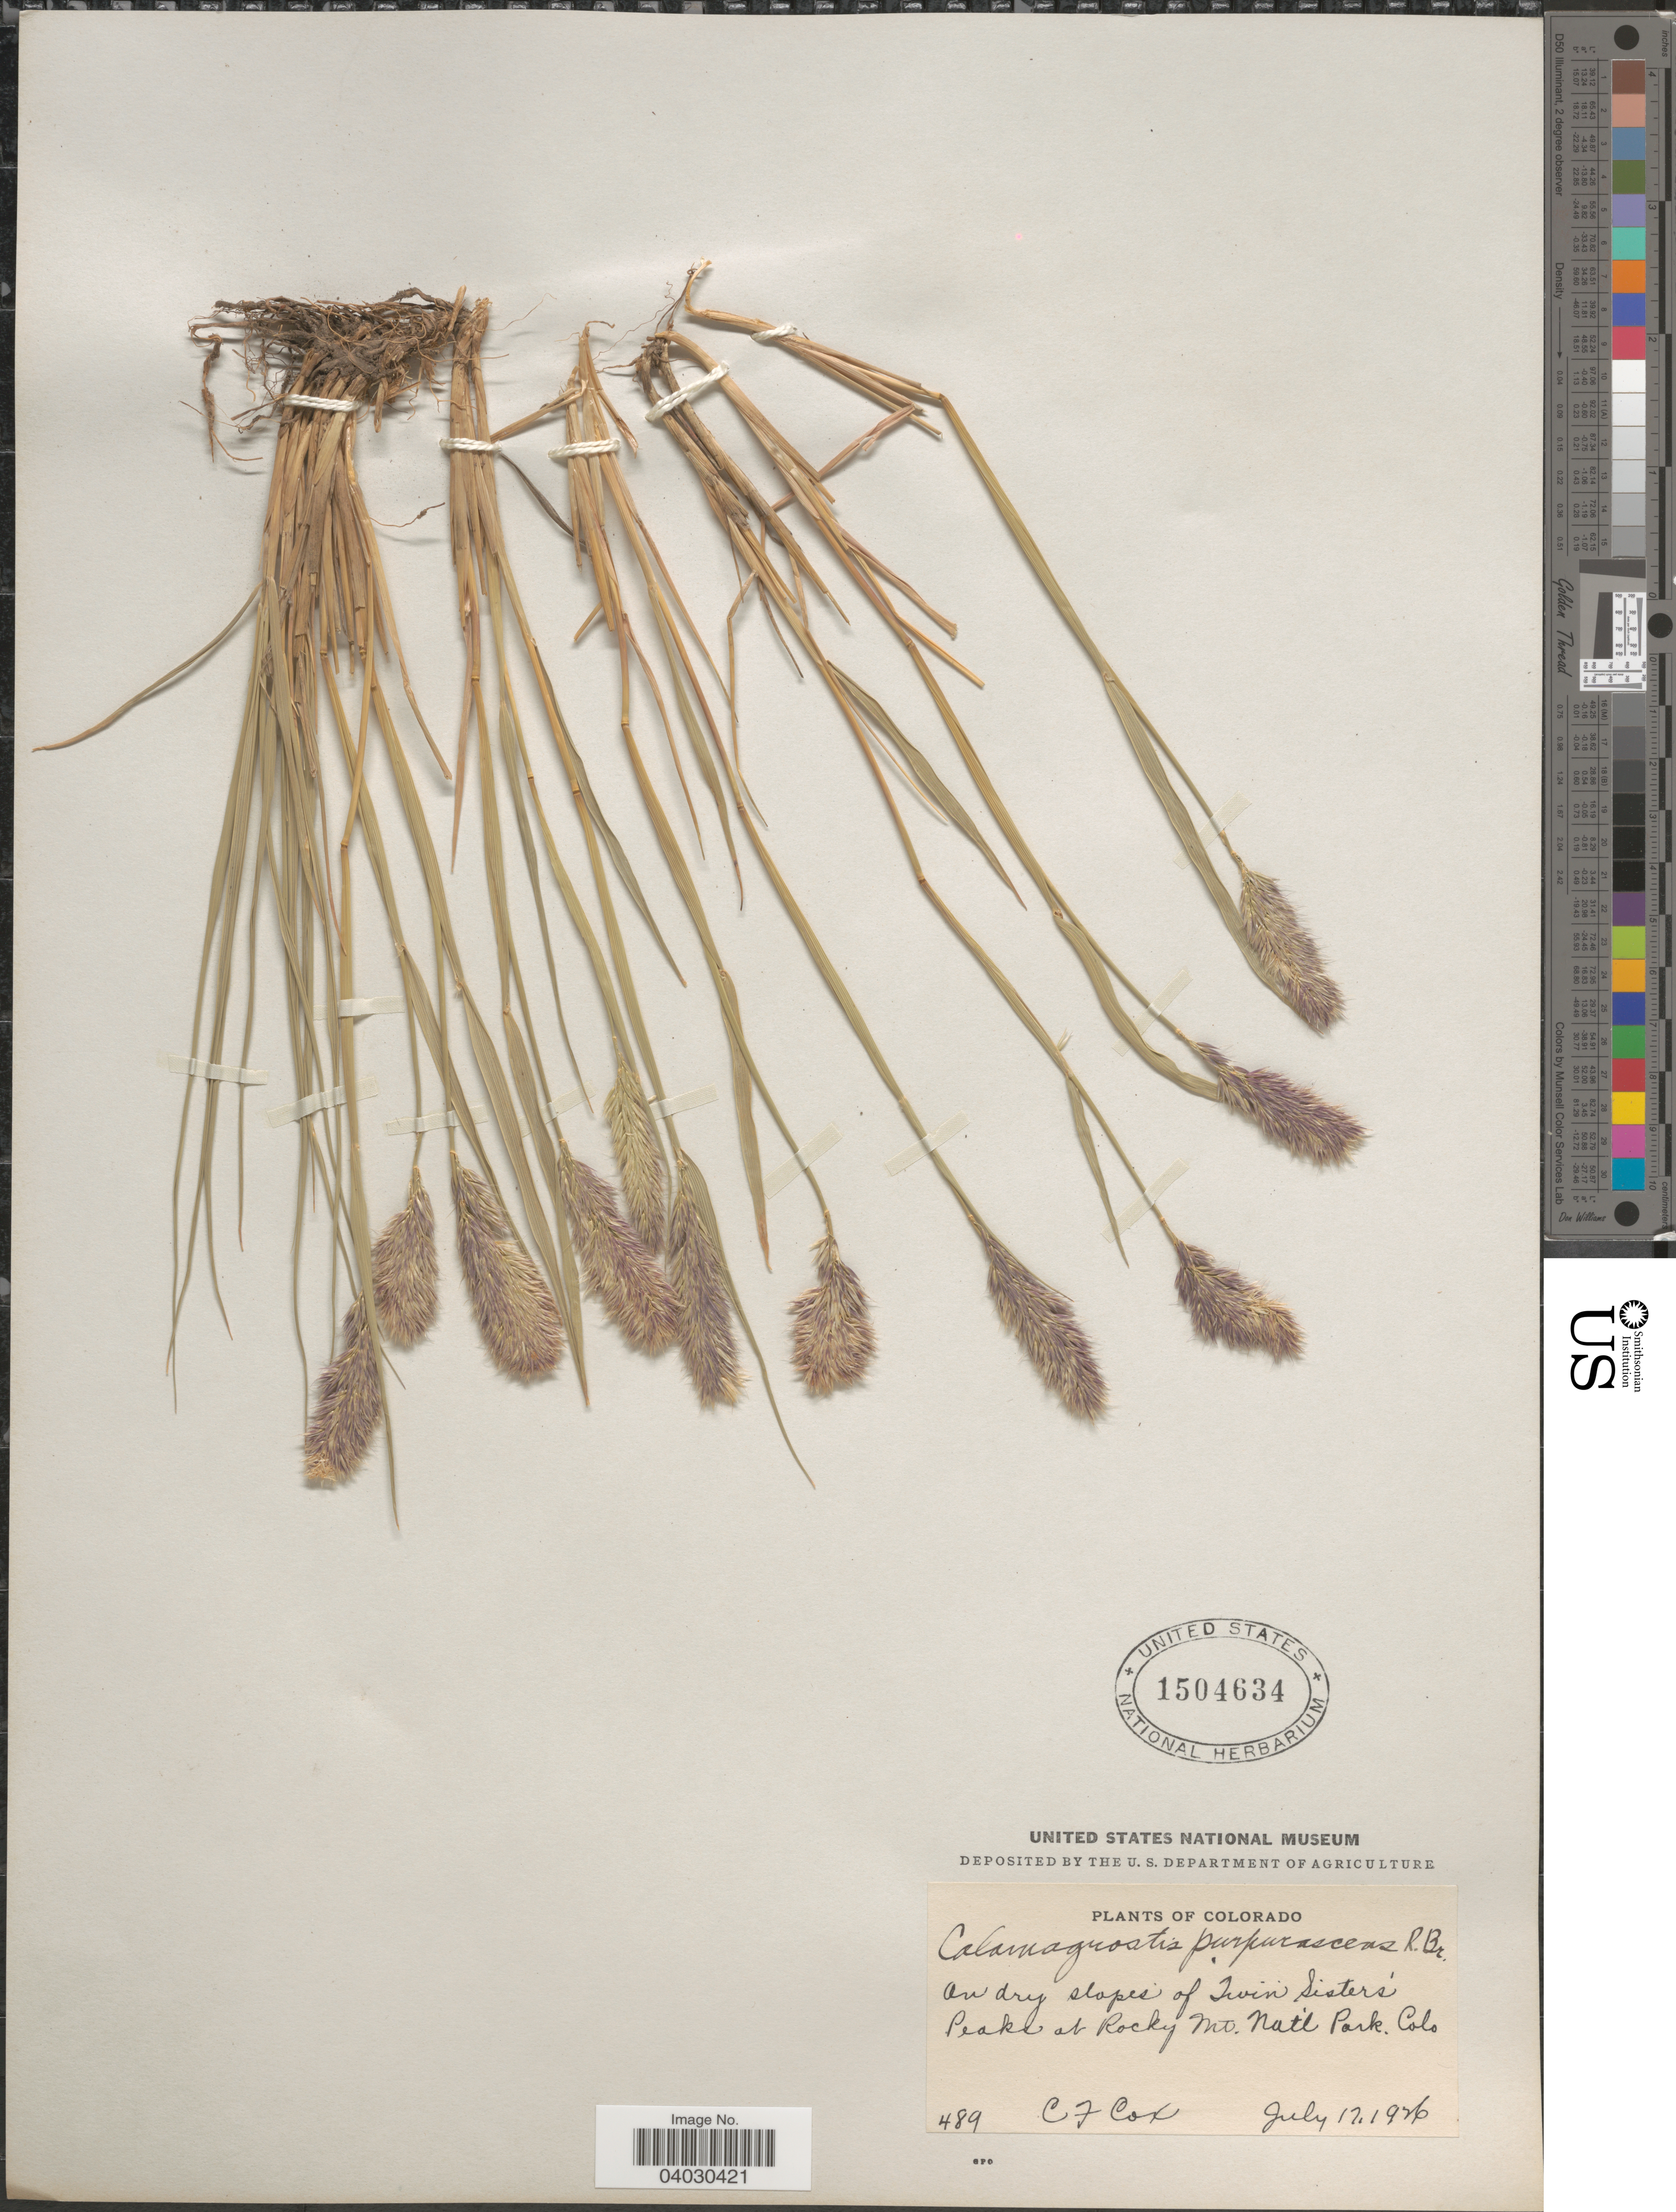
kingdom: Plantae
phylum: Tracheophyta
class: Liliopsida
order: Poales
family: Poaceae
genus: Calamagrostis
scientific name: Calamagrostis purpurascens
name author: R. Br.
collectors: C. Cox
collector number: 489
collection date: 1926-07-17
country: United States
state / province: Colorado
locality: On dry slopes of Twin Sister's Peaks at Rocky Mt. Nat'l Park.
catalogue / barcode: US 1504634